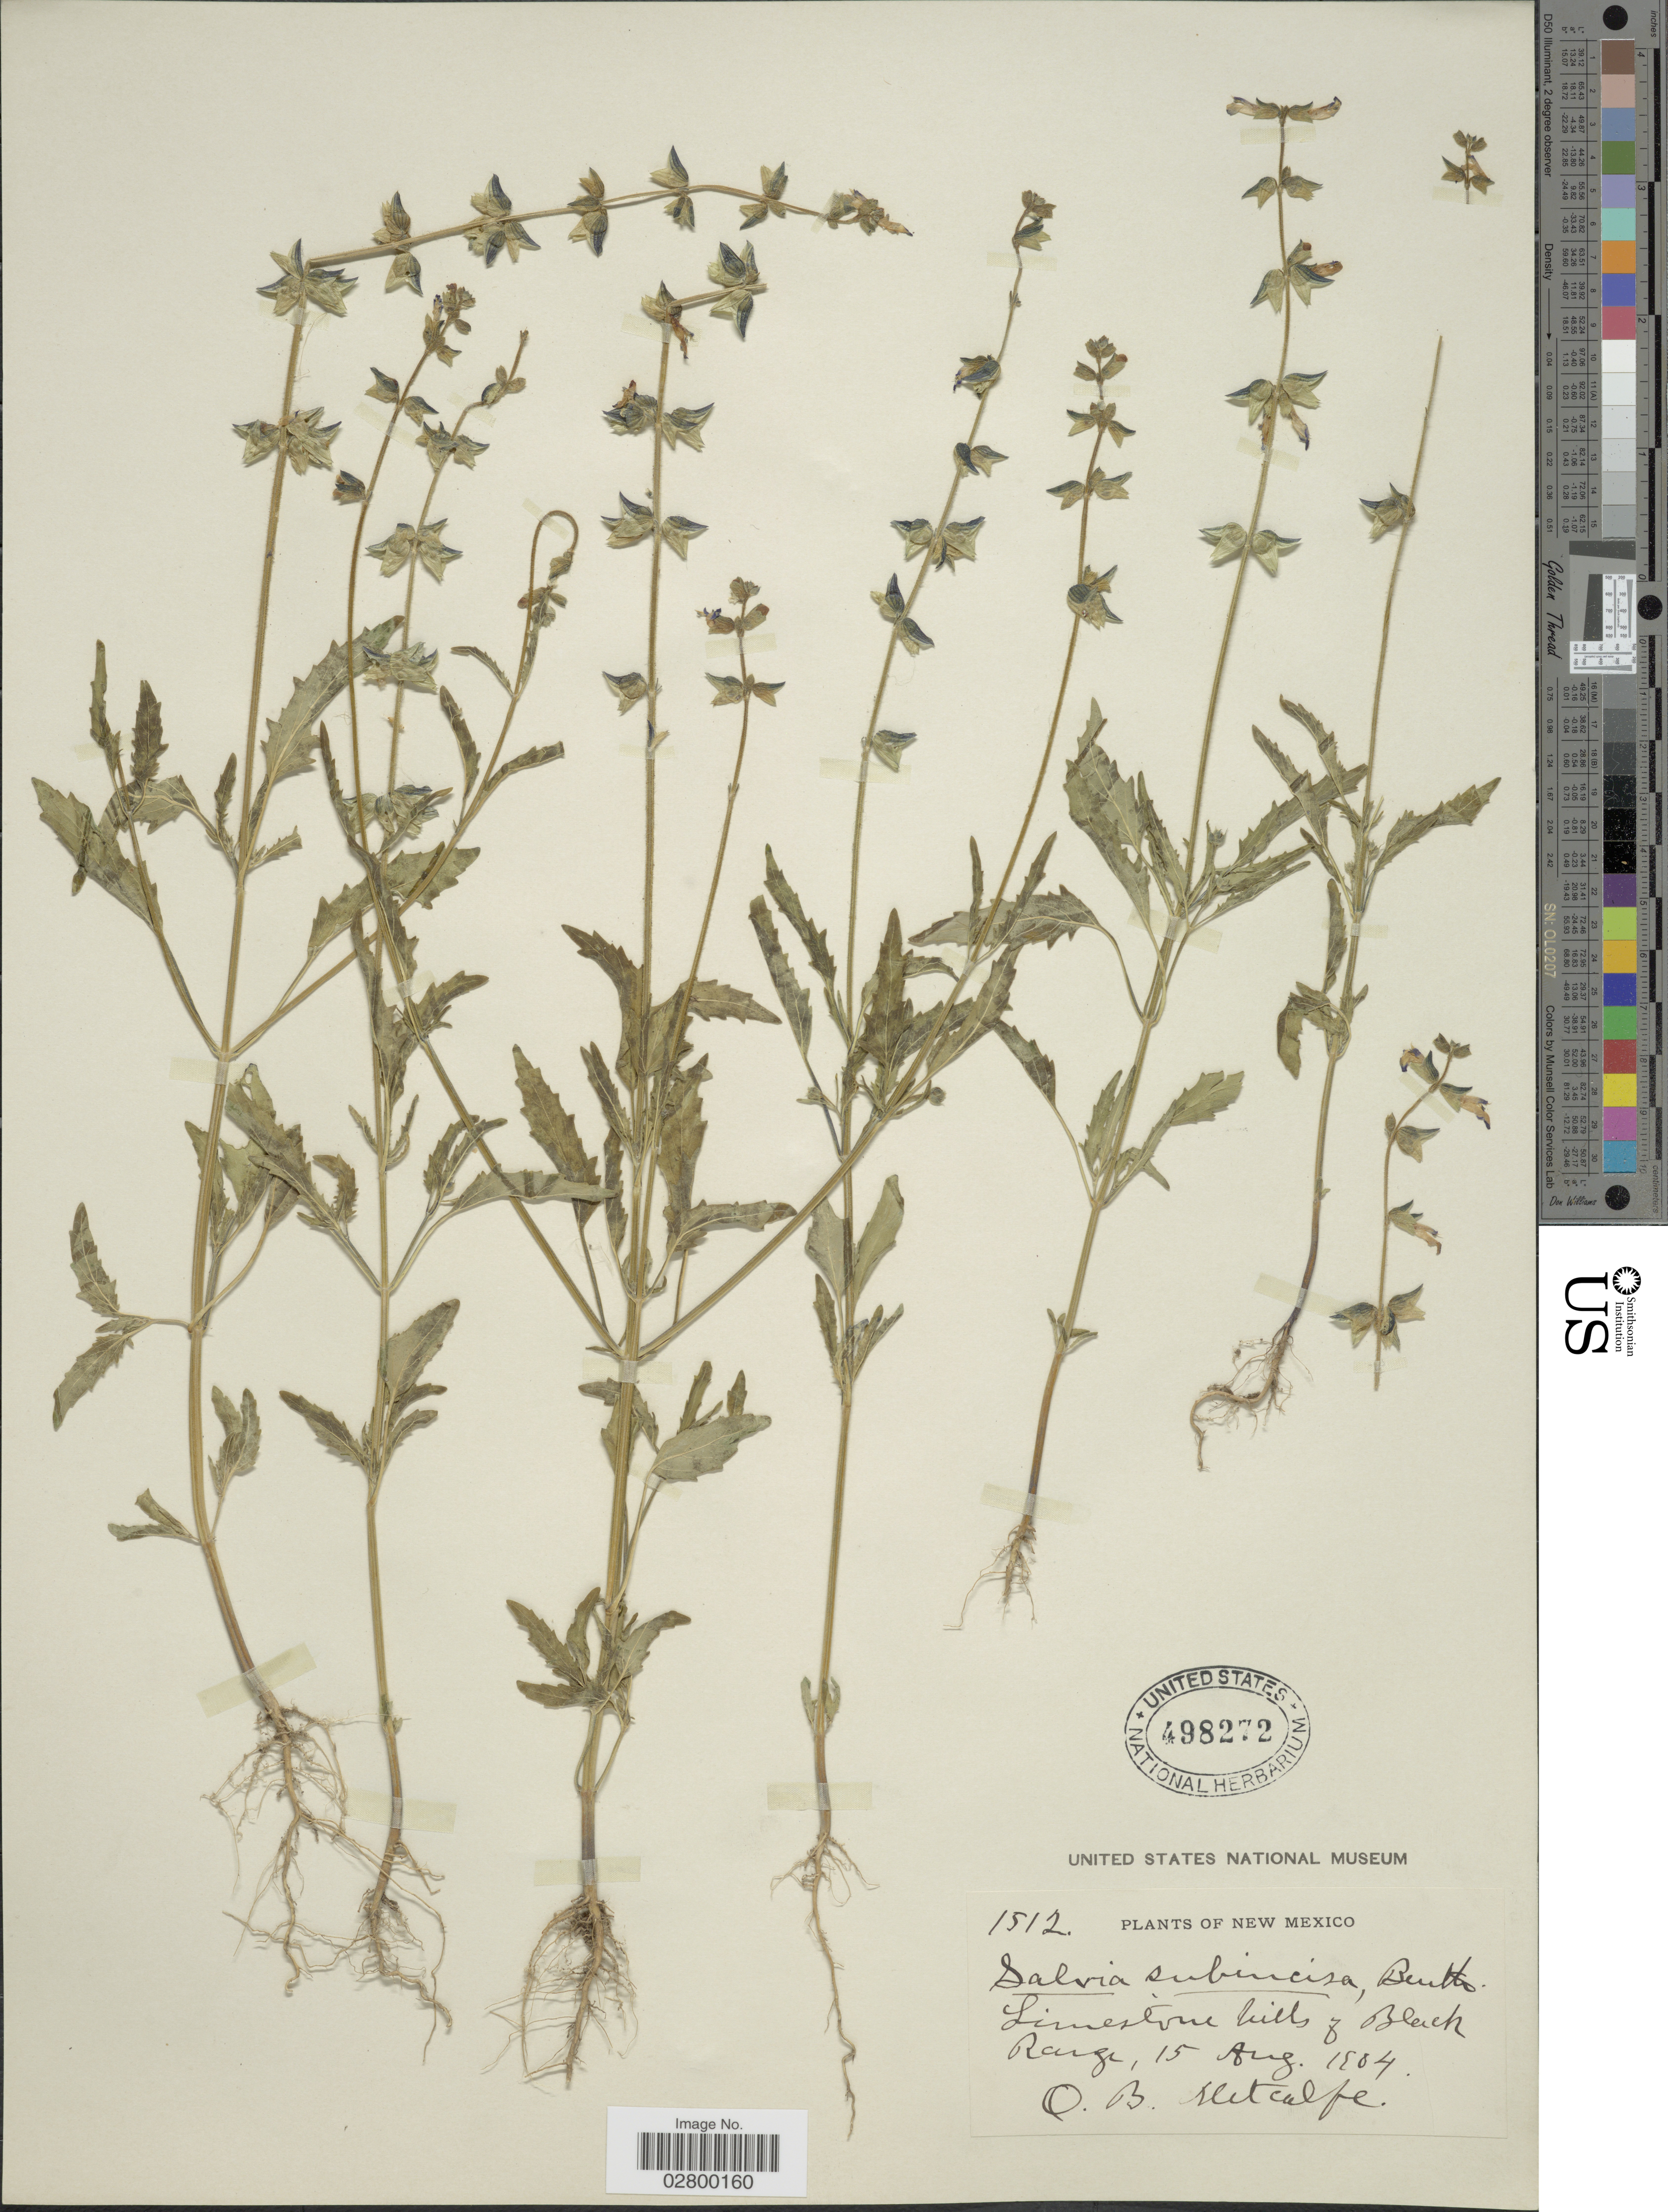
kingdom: Plantae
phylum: Tracheophyta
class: Magnoliopsida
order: Lamiales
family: Lamiaceae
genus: Salvia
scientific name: Salvia subincisa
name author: Benth.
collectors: O. B. Metcalfe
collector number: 1512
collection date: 1904-08-15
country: United States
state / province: New Mexico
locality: Limestone hills of Black Range.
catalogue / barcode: US 498272